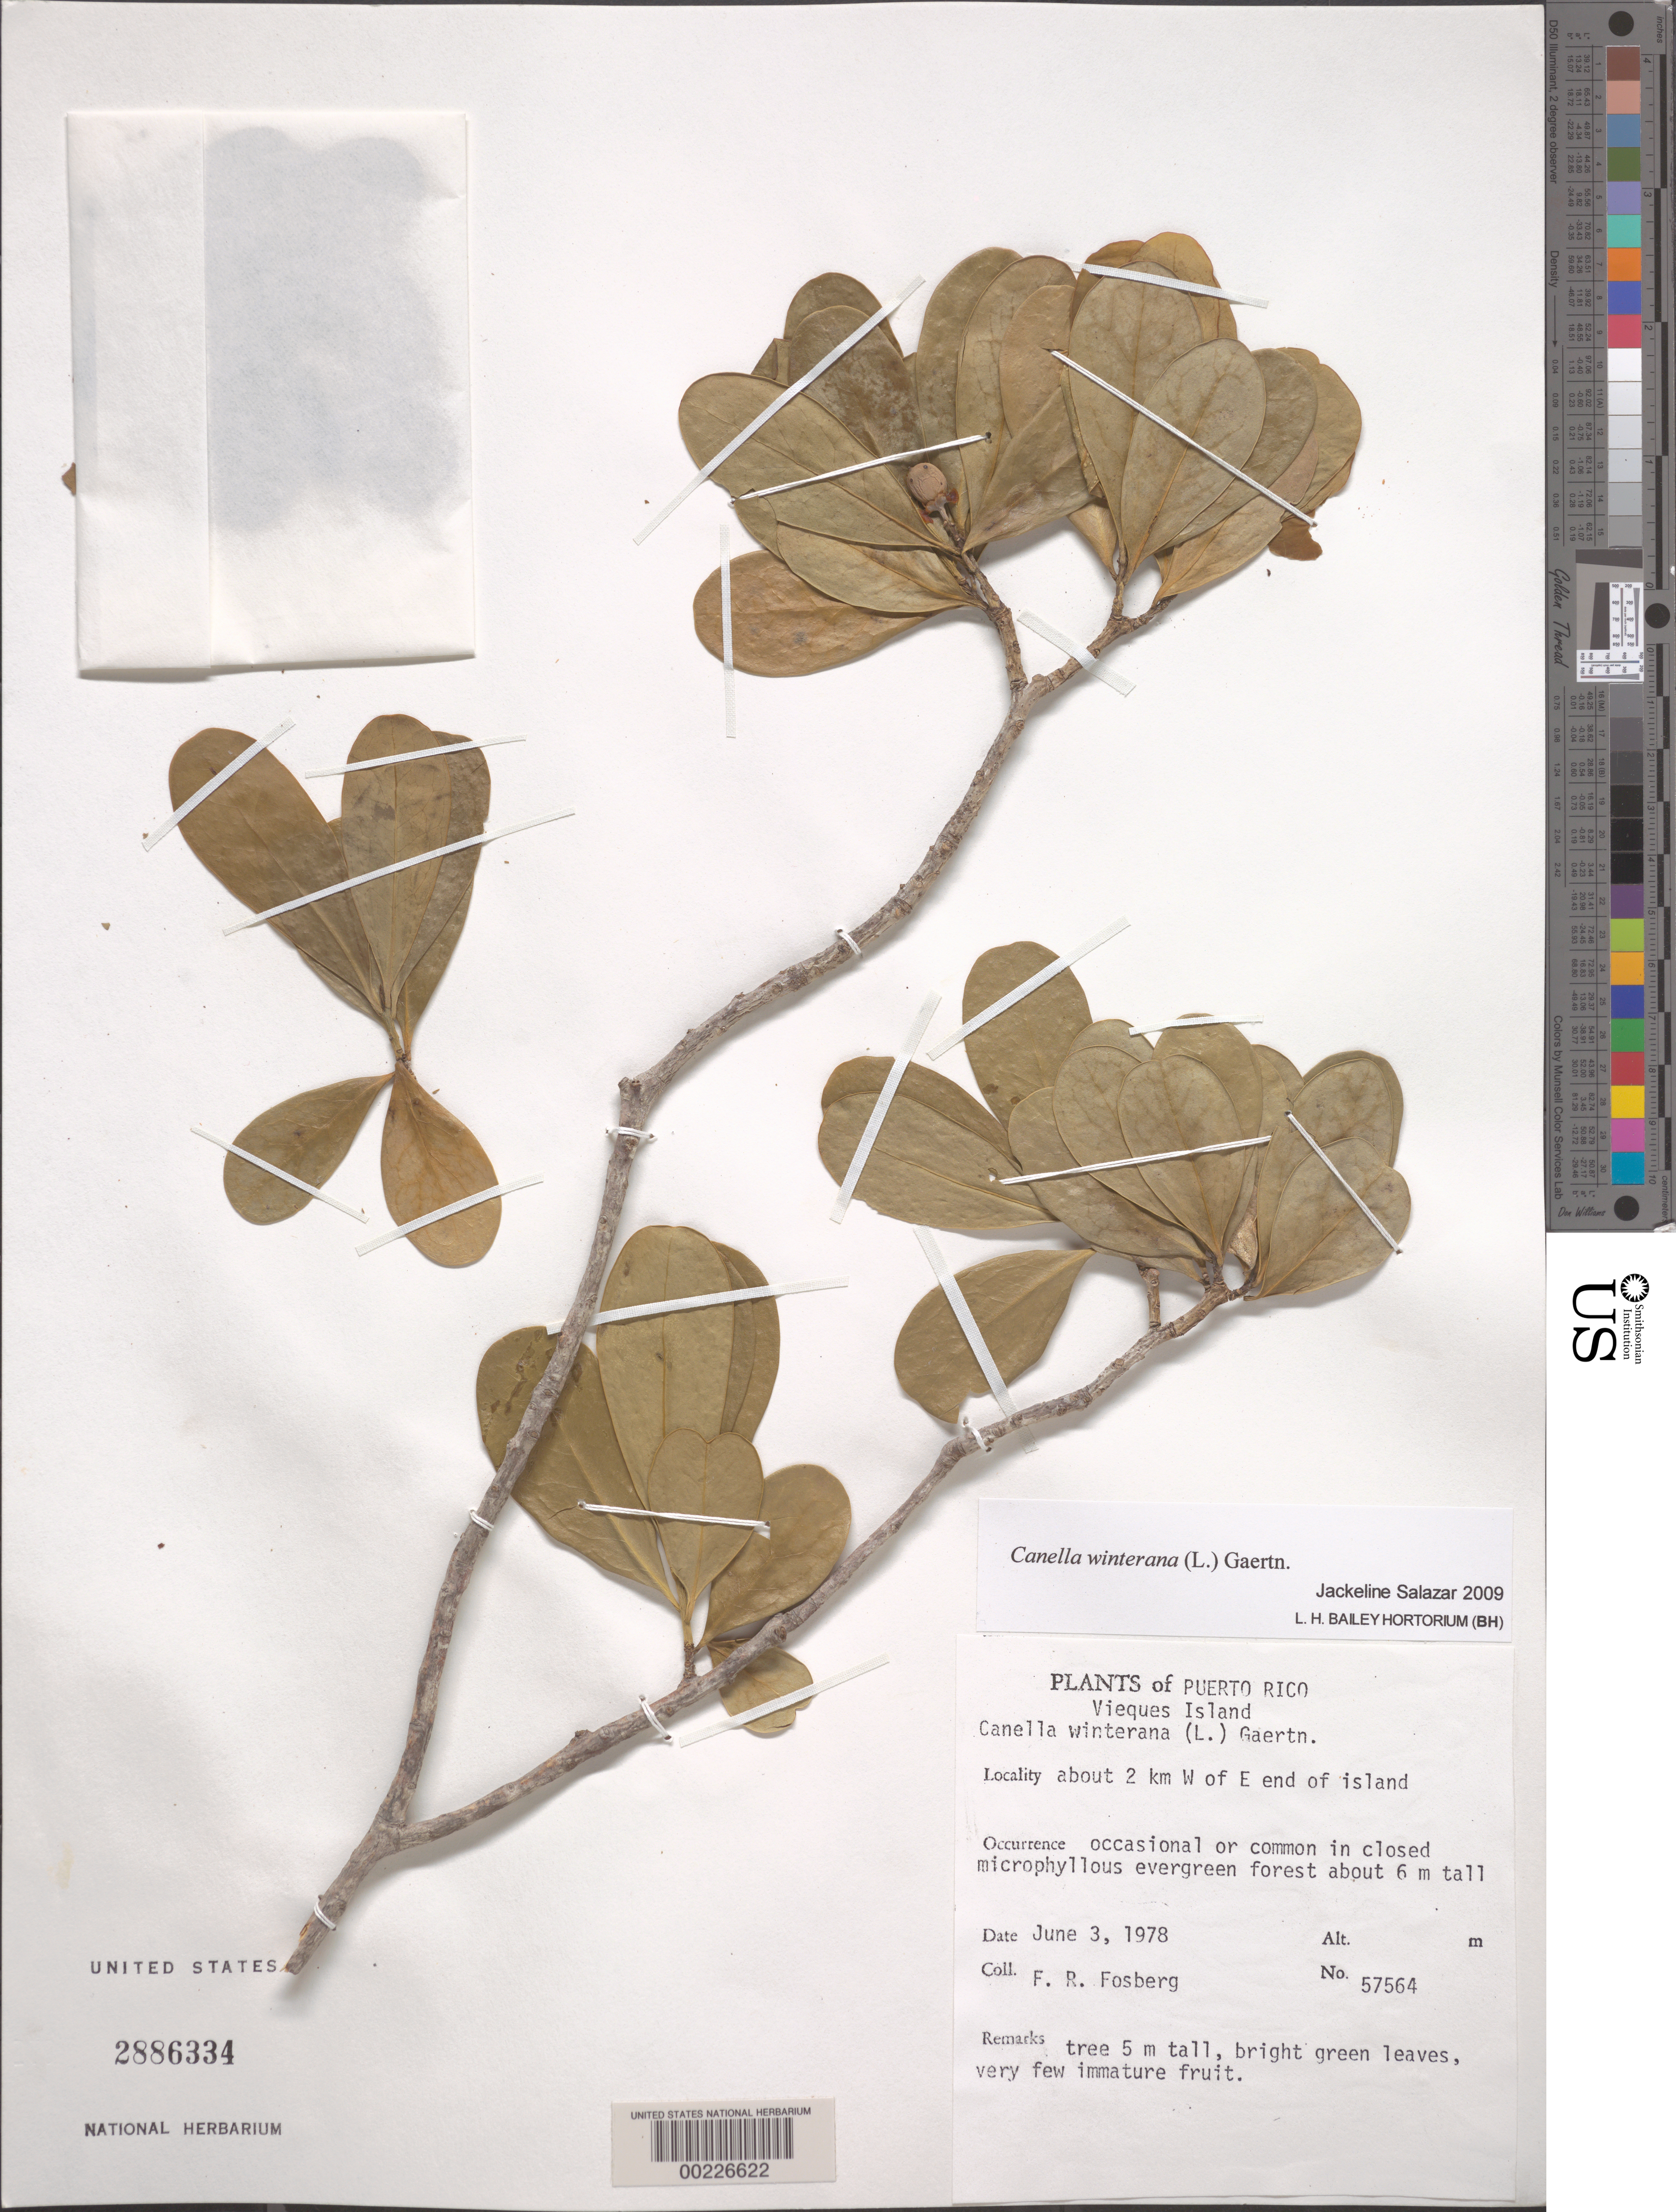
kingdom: Plantae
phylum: Tracheophyta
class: Magnoliopsida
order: Canellales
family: Canellaceae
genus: Canella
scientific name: Canella winterana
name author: (L.) Gaertn.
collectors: F. R. Fosberg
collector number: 57564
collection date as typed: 03 Jun 1978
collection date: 1978-06-03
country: Puerto Rico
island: Greater Antilles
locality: About 2 km w of e end of island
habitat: In closed microphyllous evergreen forest about 6 m tall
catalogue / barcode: US 2886334